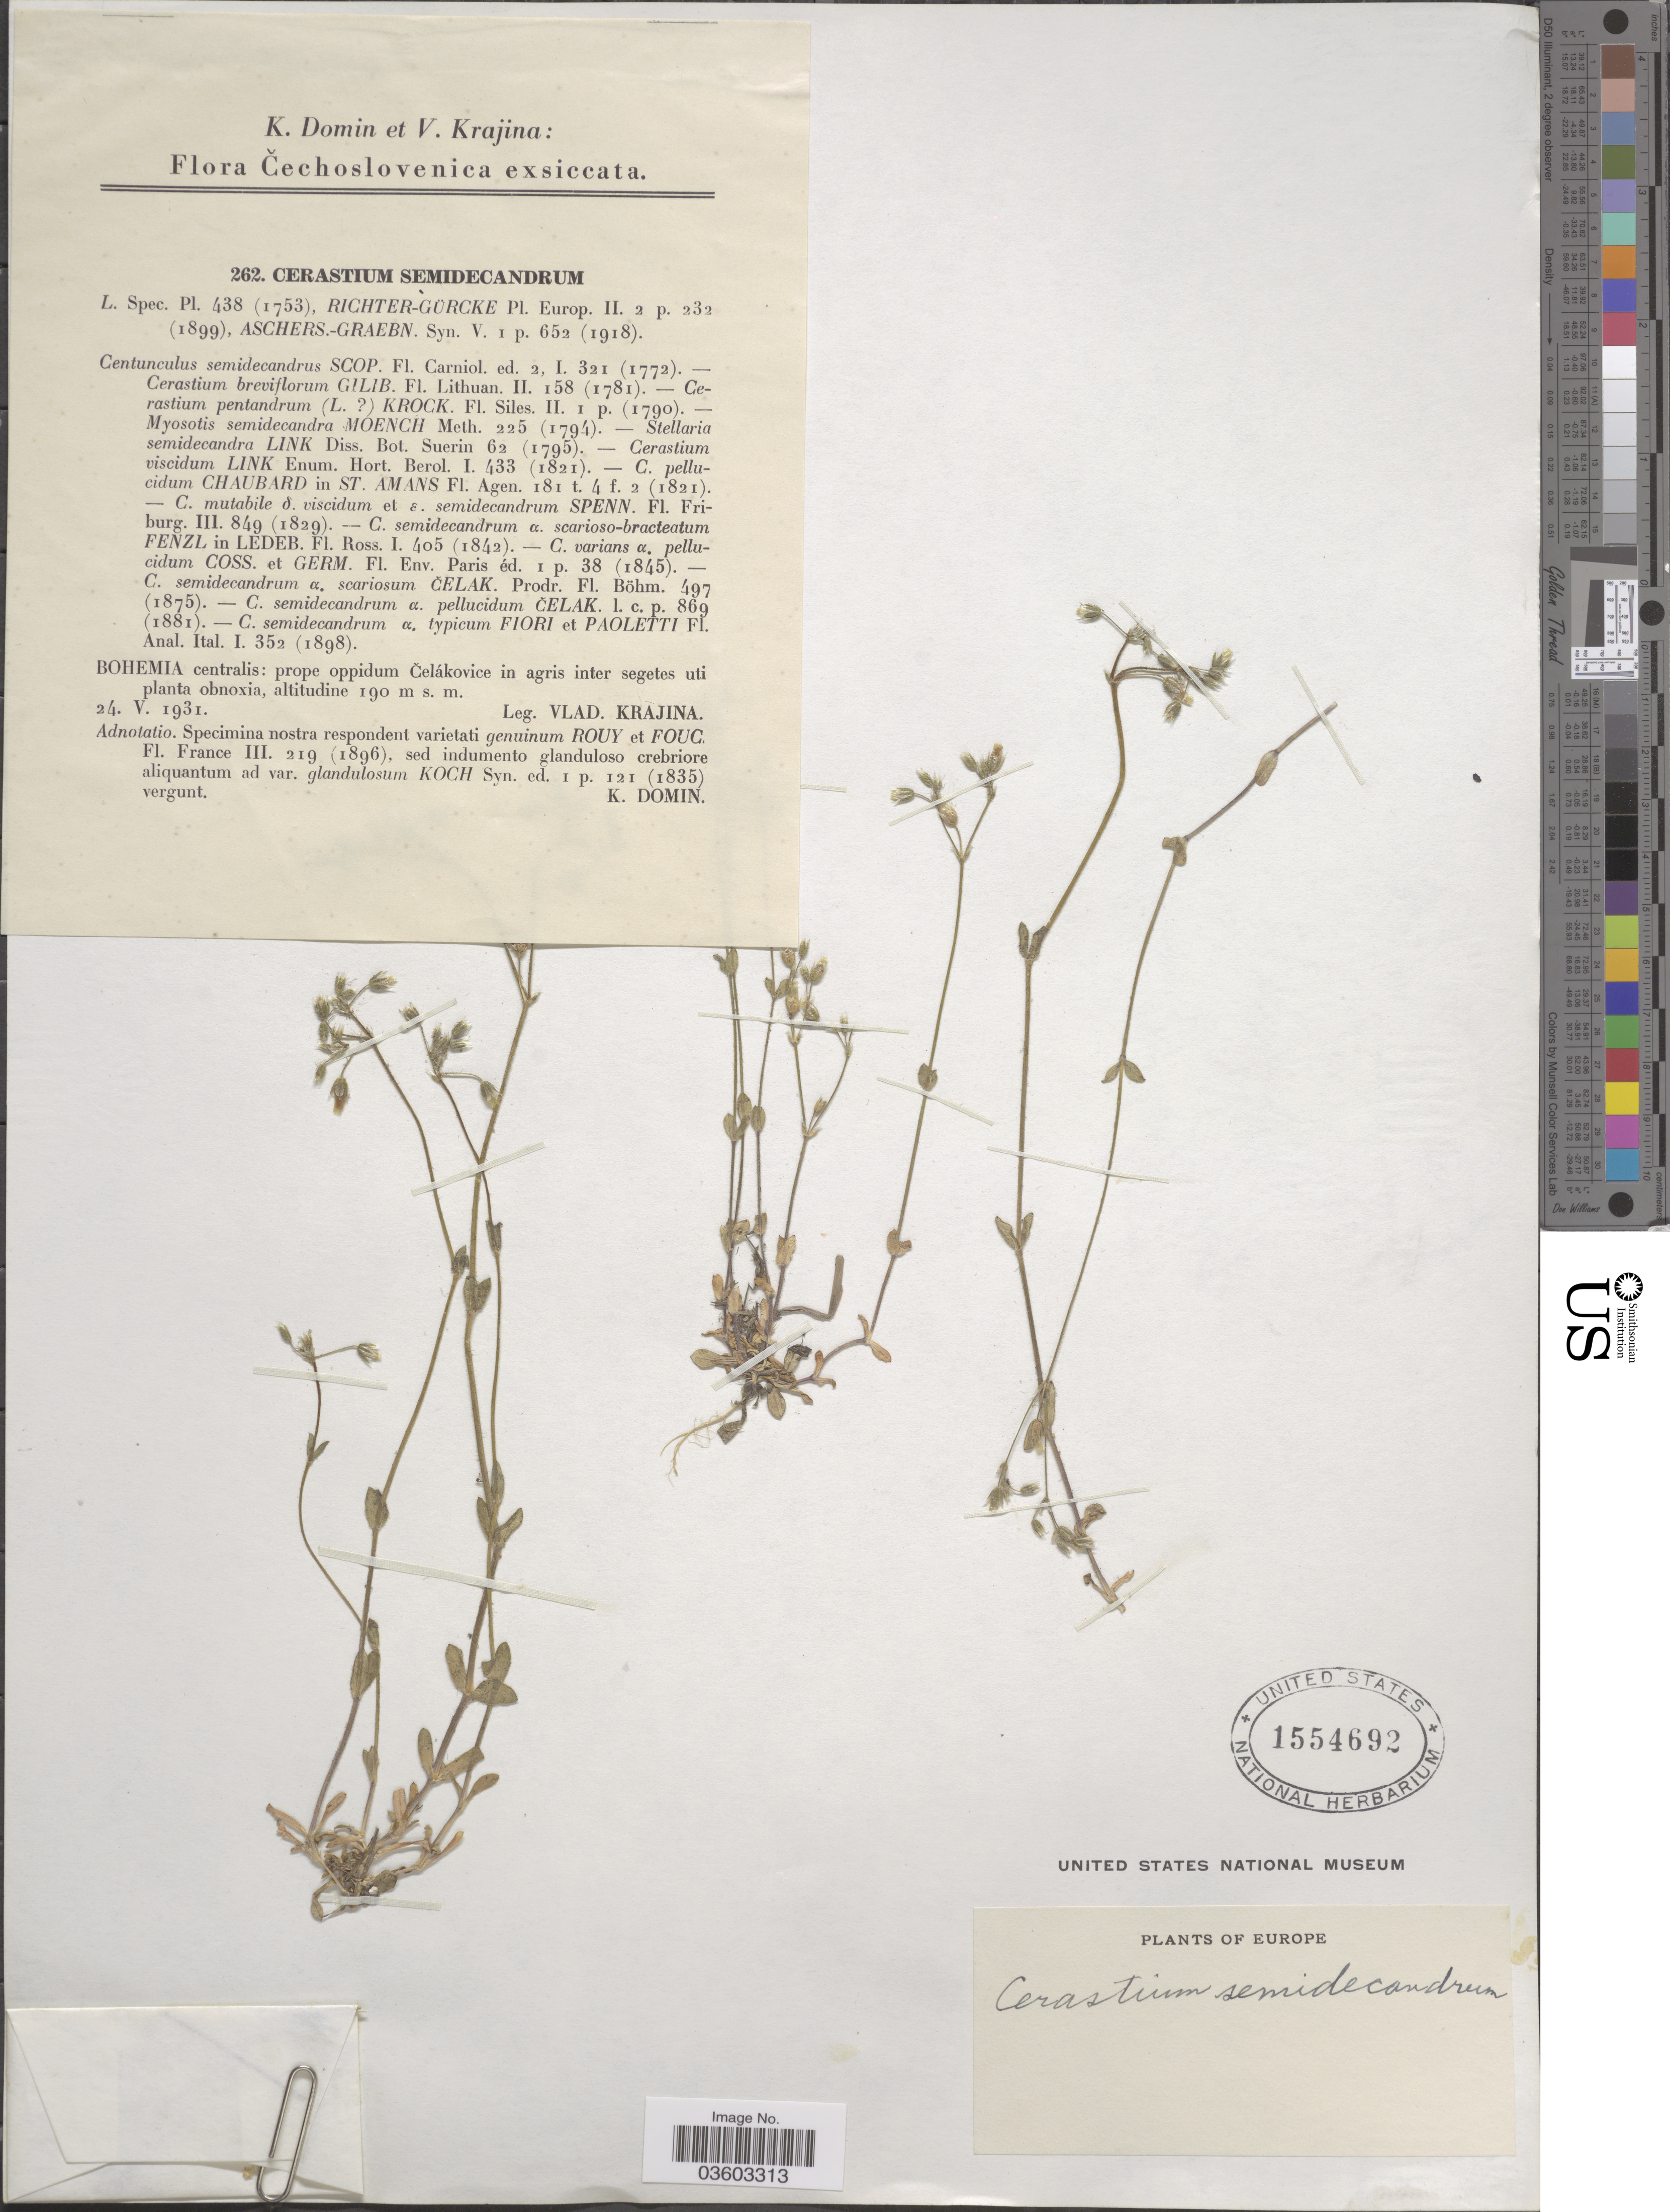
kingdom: Plantae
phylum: Tracheophyta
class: Magnoliopsida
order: Caryophyllales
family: Caryophyllaceae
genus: Cerastium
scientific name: Cerastium semidecandrum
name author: L.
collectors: V. J. Krajina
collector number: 262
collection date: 1931-05-24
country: Czechia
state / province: Central Bohemian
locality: Čechoslovenica. Bohemia centralis: prope oppidum Čelákovice in agris inter segetes uti planta obnoxia.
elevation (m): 190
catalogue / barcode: US 1554692